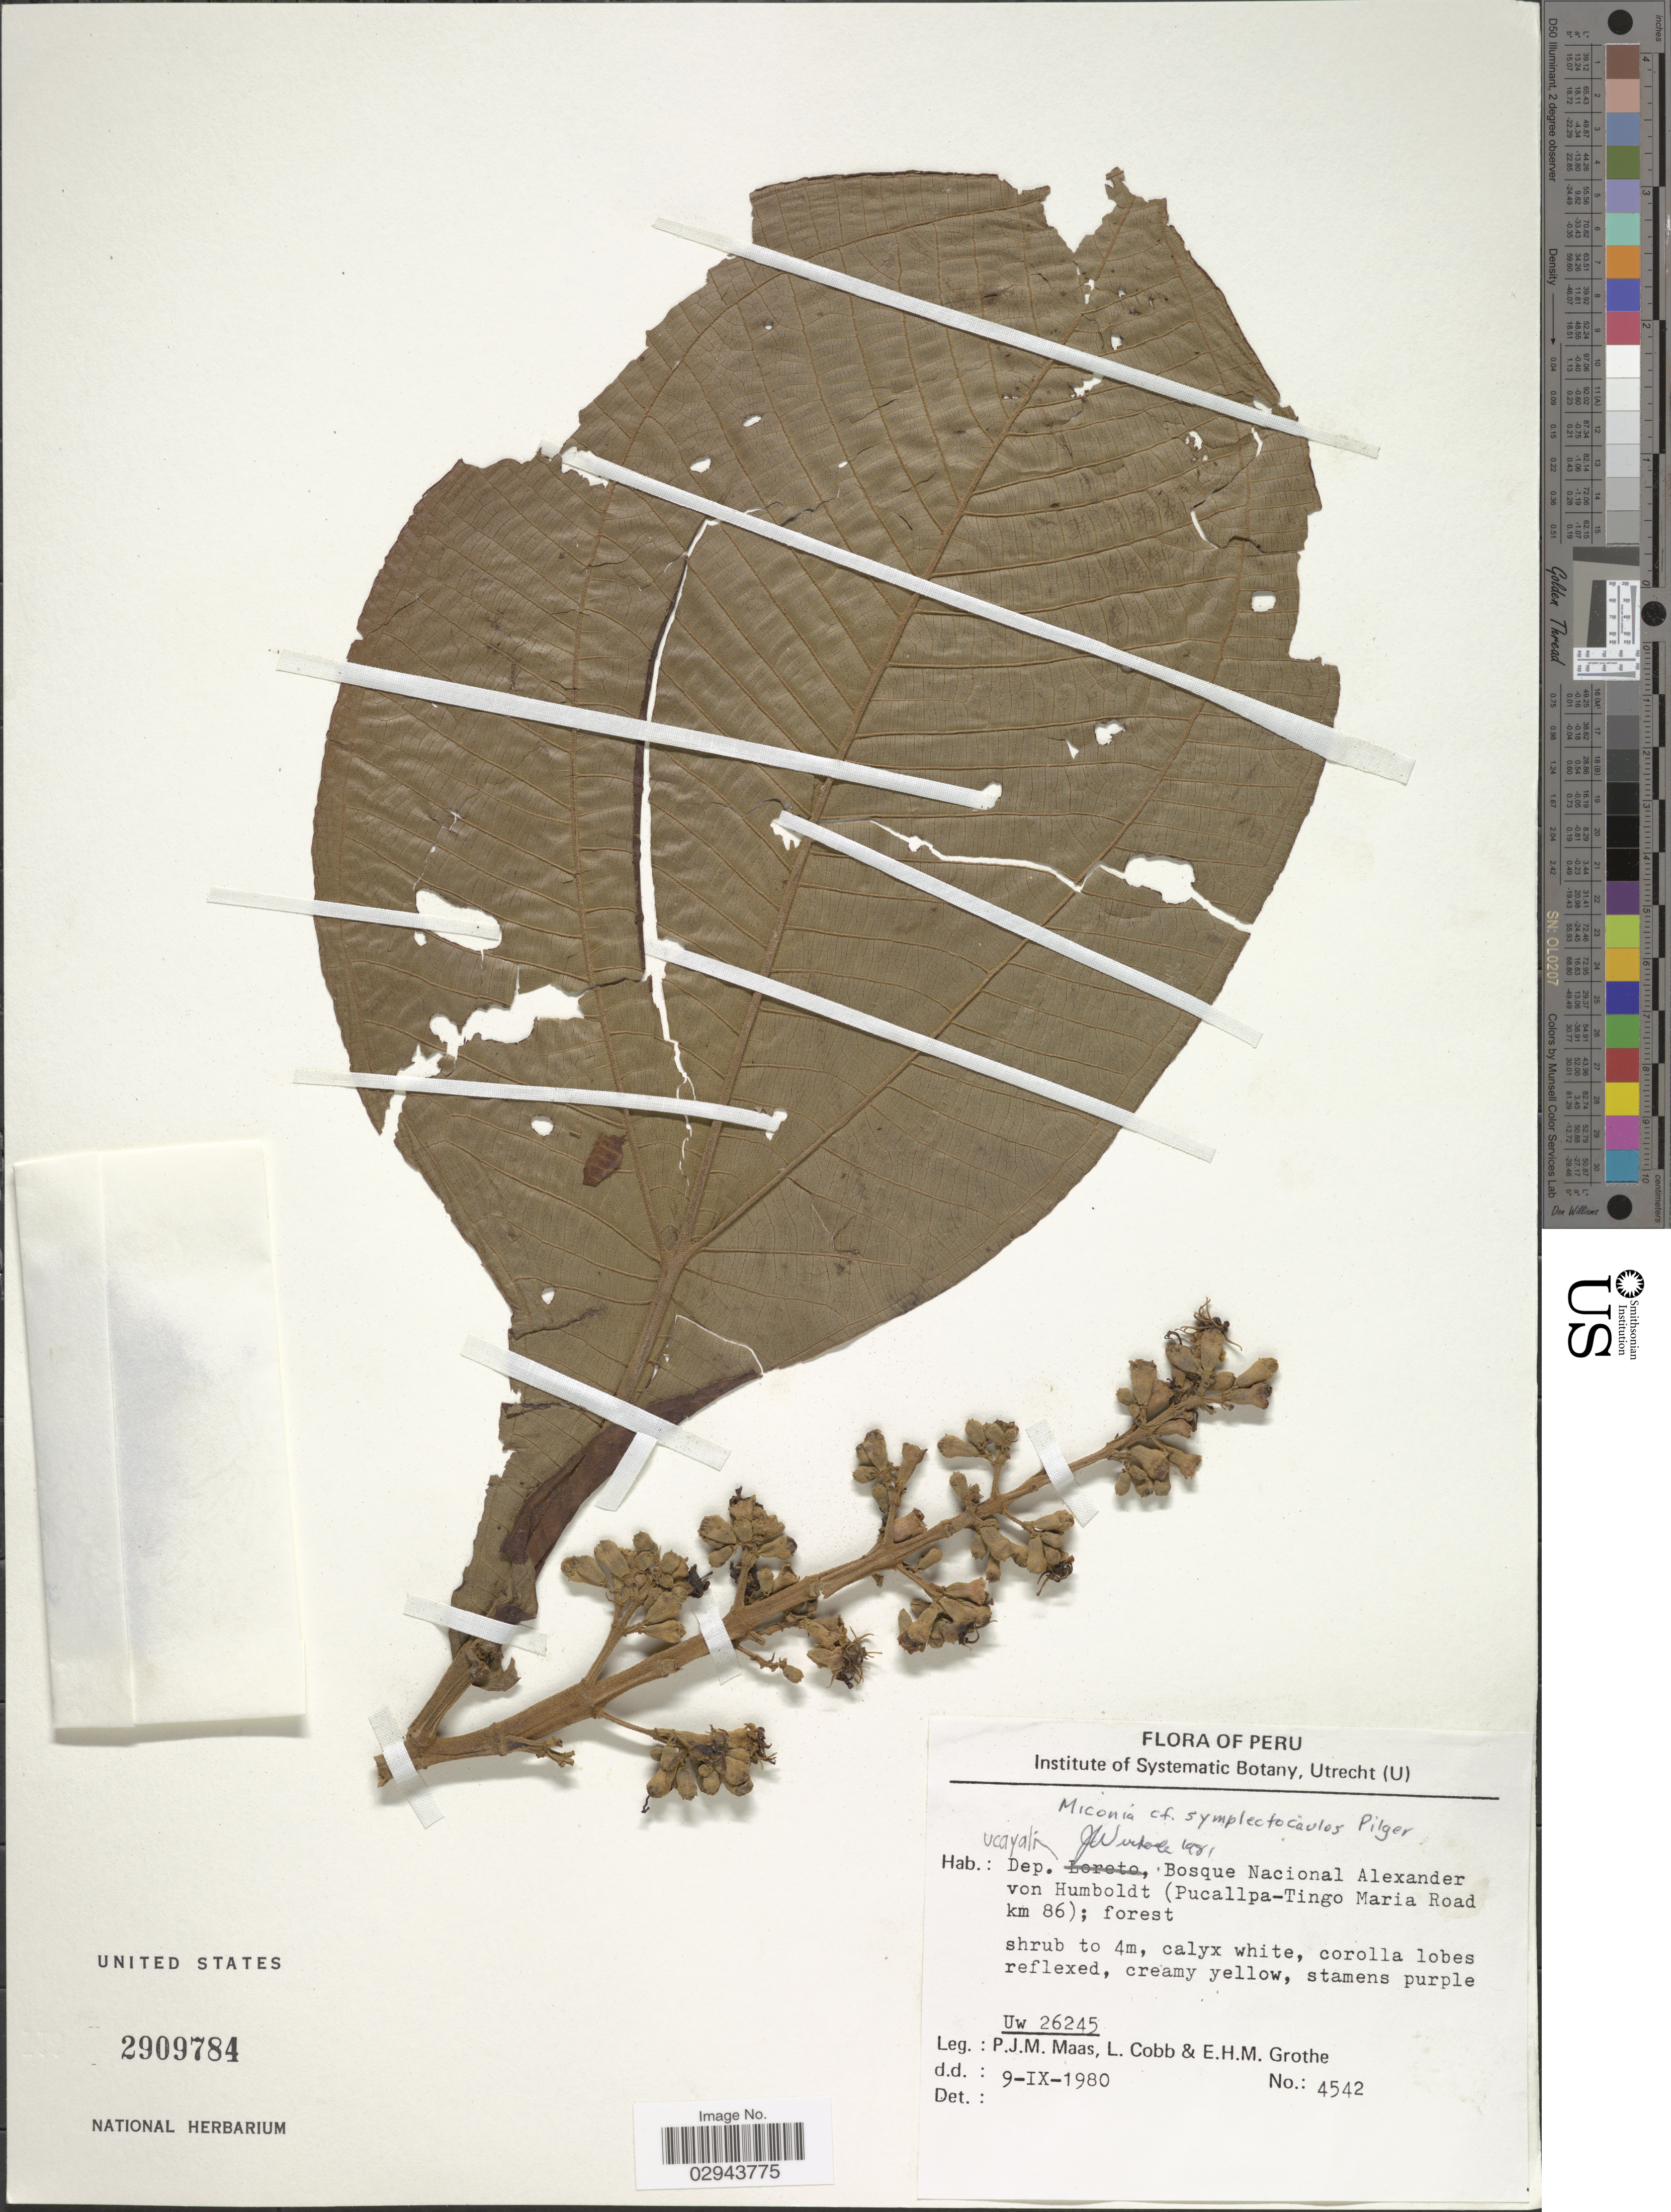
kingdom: Plantae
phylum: Tracheophyta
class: Magnoliopsida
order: Myrtales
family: Melastomataceae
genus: Miconia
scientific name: Miconia symplectocaulos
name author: Pilg.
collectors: P. Maas, L. Cobb & E. Grothe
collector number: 4542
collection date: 1980-09-09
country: Peru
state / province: Ucayali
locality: Dep. Ucayali, Bosque Nacional Alexander von Humboldt (Pucallpa-Tingo Maria Road km 86).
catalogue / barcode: US 2909784